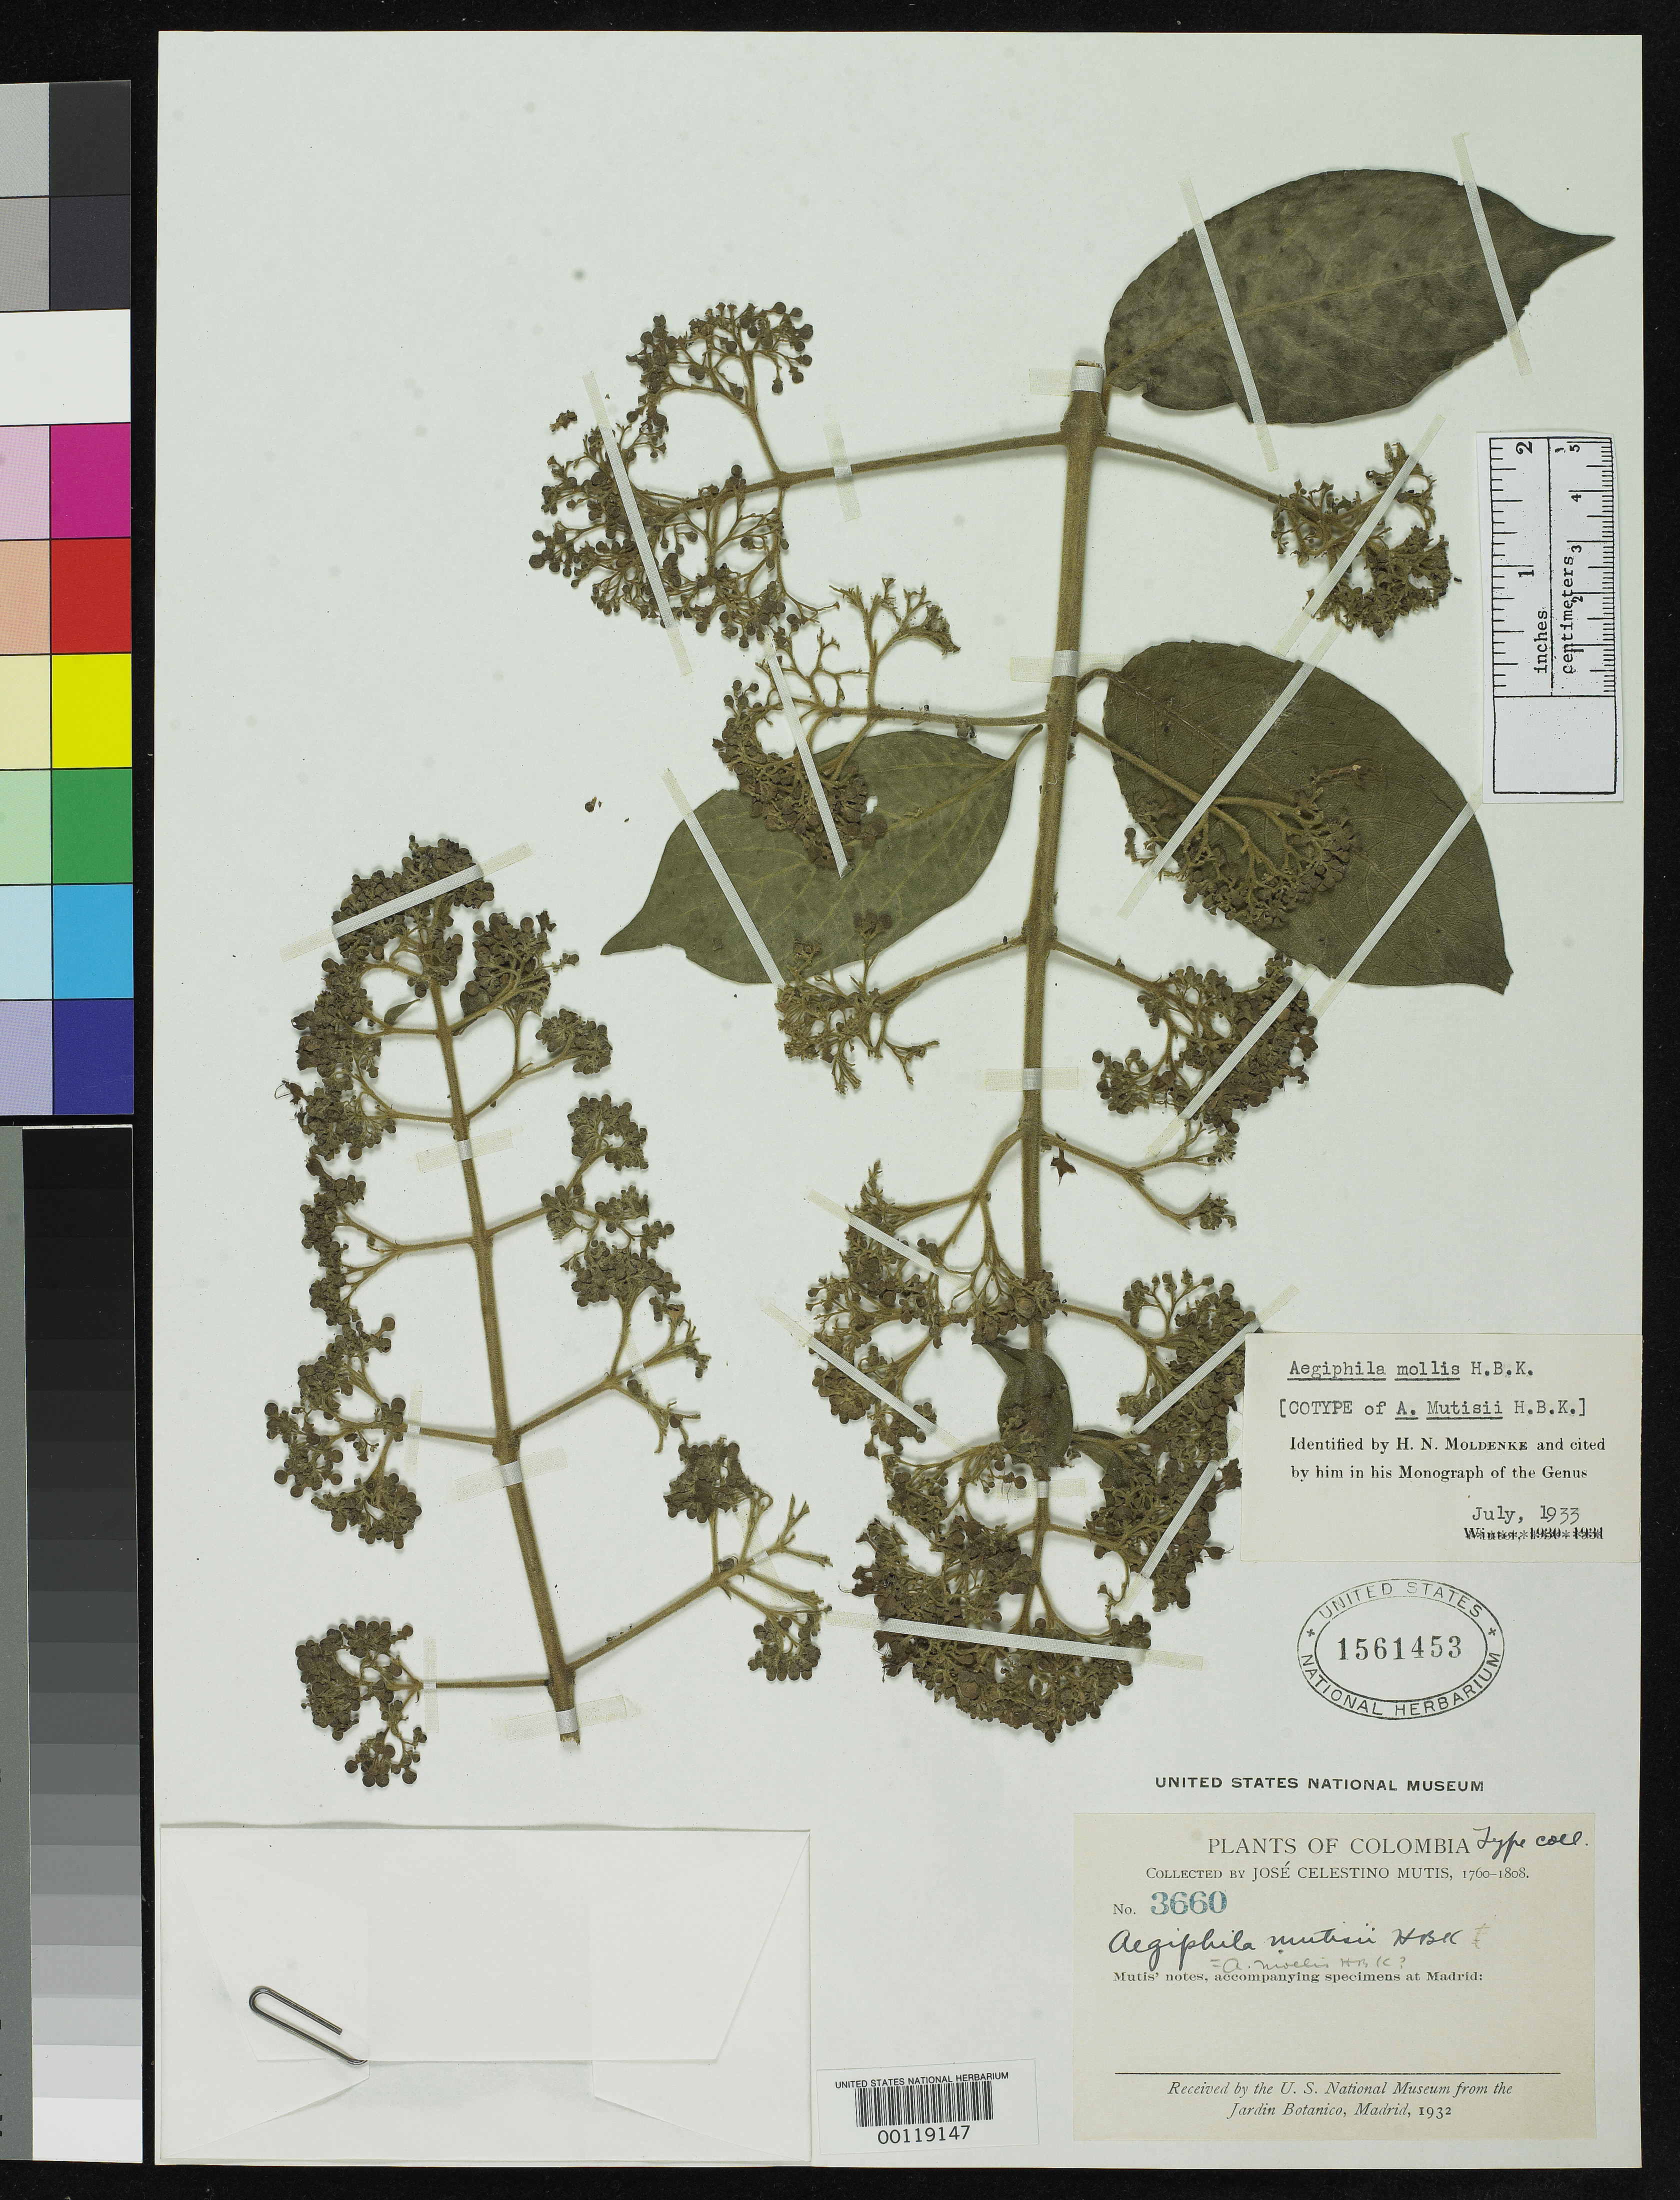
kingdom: Plantae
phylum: Tracheophyta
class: Magnoliopsida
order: Lamiales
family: Lamiaceae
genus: Aegiphila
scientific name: Aegiphila mutisii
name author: Kunth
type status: Type Collection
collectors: J. C. B. Mutis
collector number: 3660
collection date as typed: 1760 to -- --- 1808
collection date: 1760/1808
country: Colombia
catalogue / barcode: US 1561453